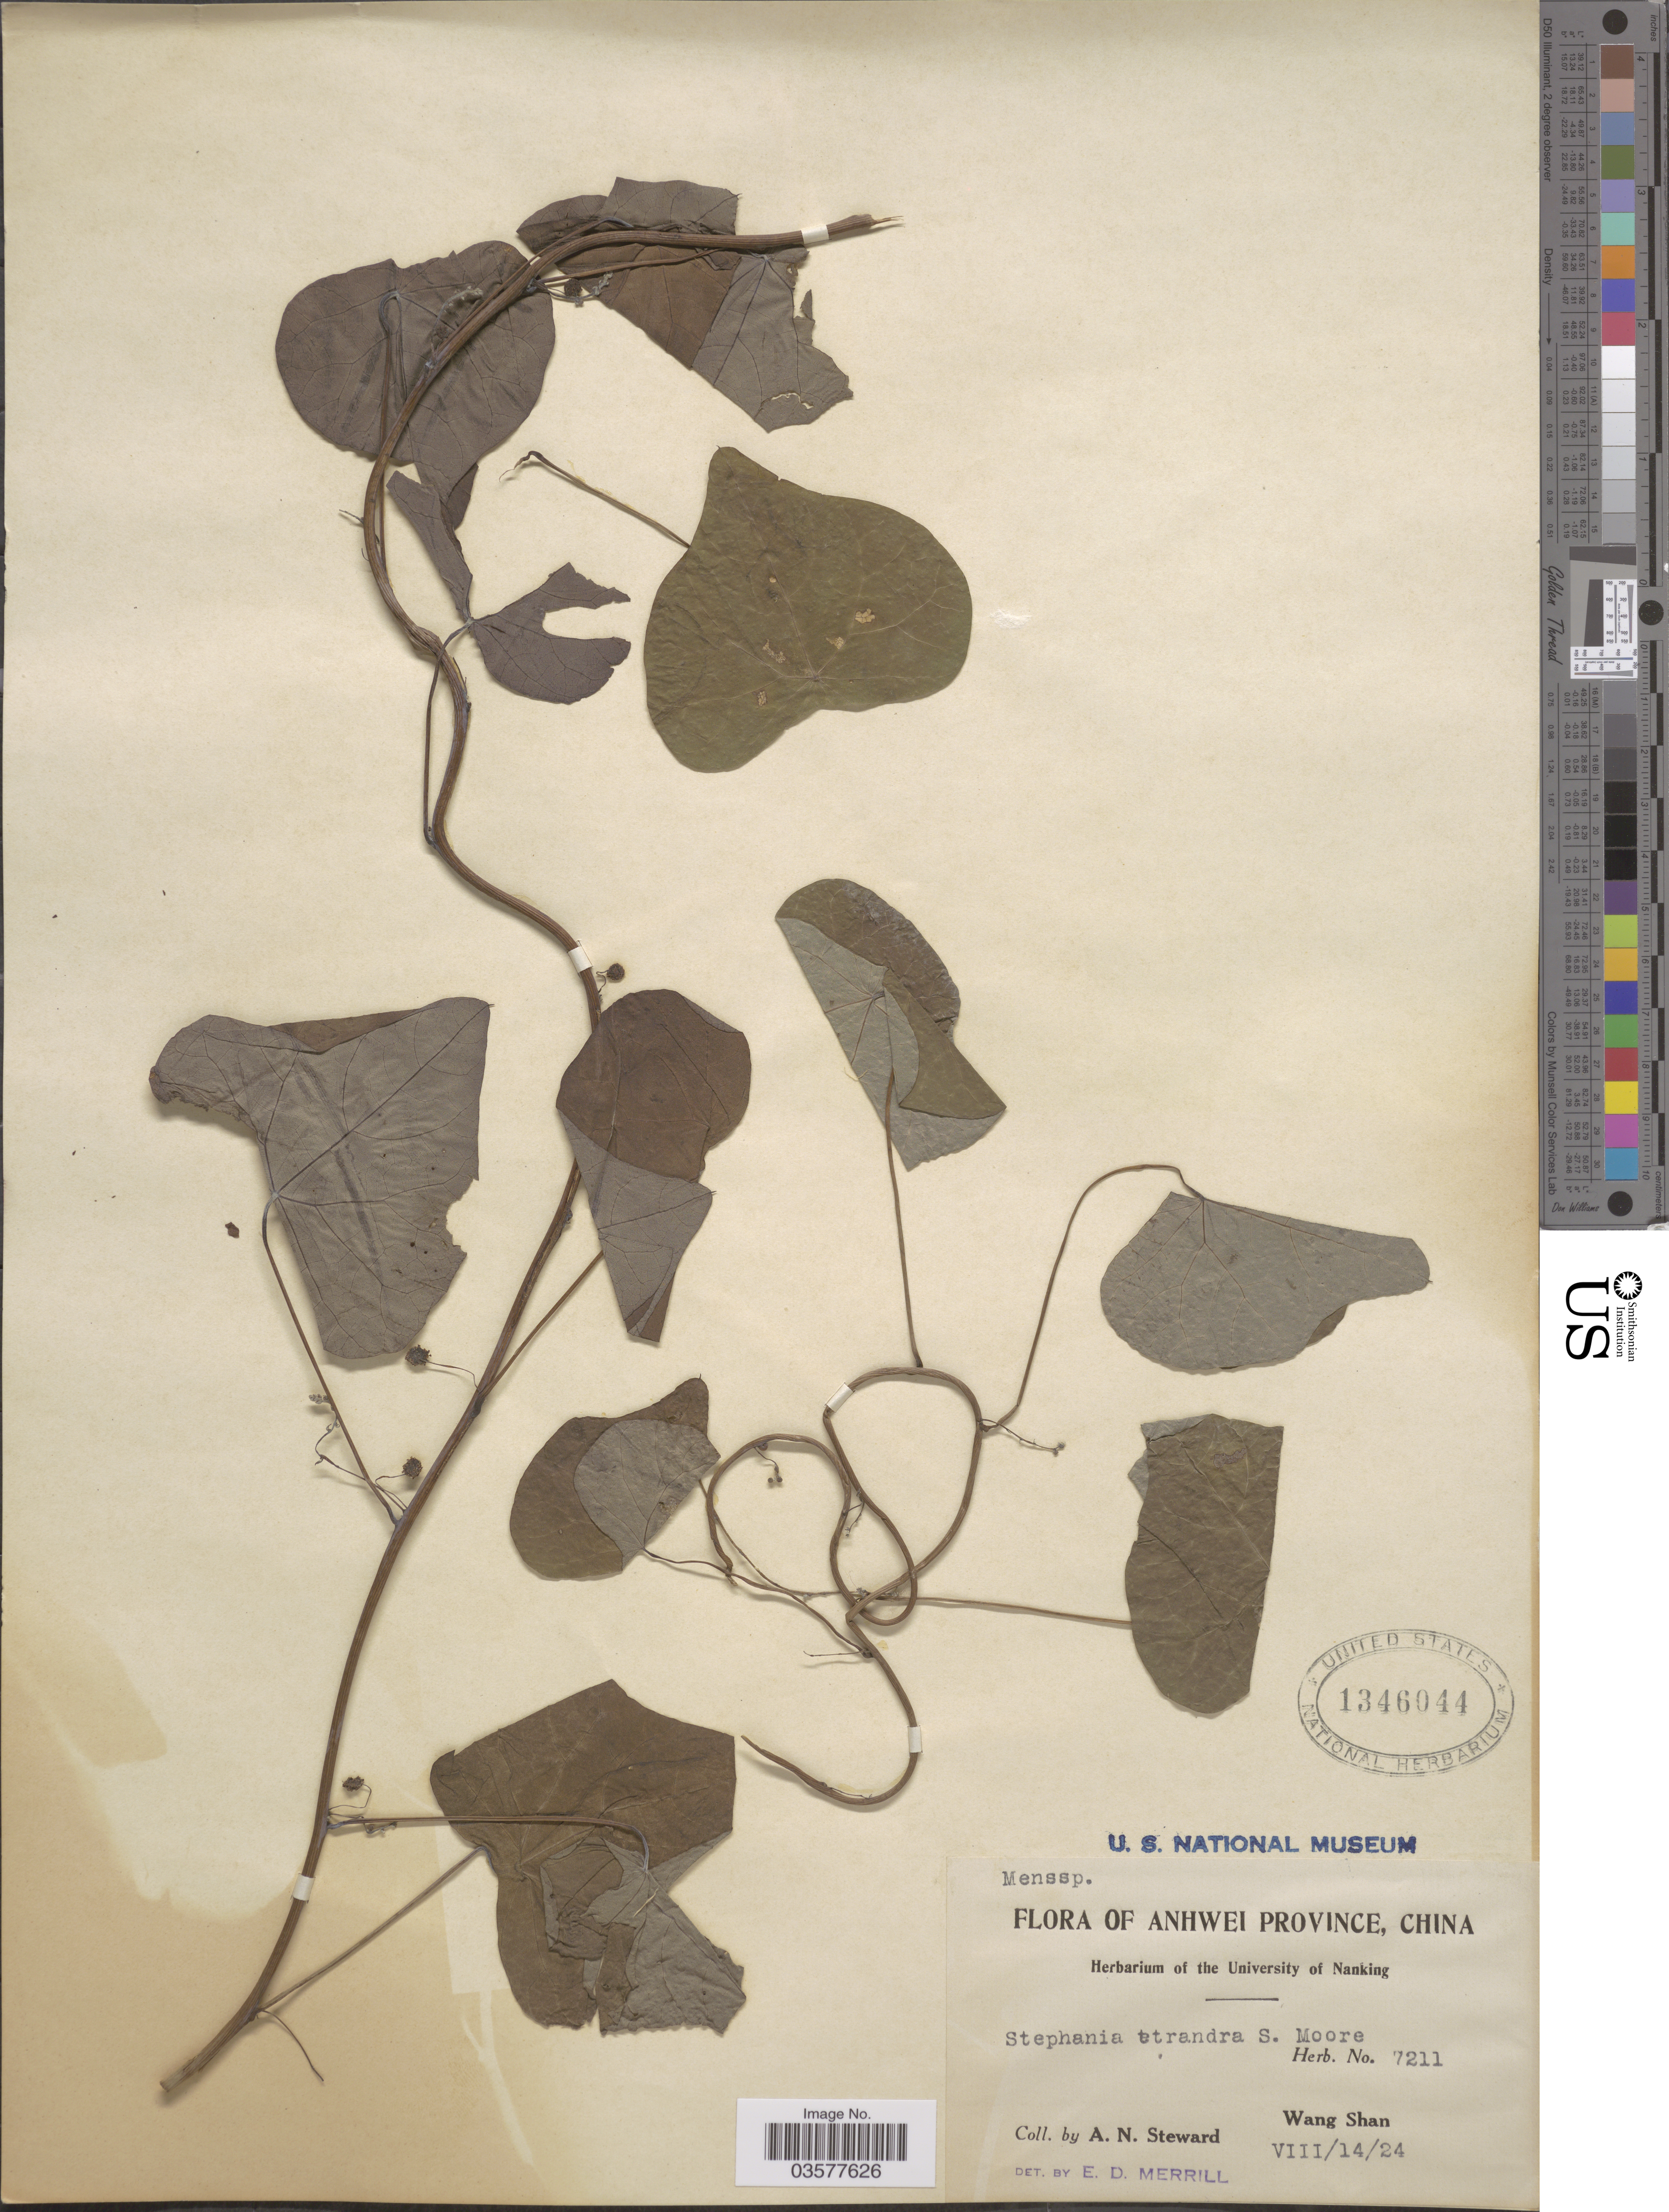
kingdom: Plantae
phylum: Tracheophyta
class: Magnoliopsida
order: Ranunculales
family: Menispermaceae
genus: Stephania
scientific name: Stephania tetrandra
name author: S. Moore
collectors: A. N. Steward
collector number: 7211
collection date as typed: Transcribed d/m/y: 14/8/24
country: China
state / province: Anhui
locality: Anhwei Province. Wang Shan.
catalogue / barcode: US 1346044